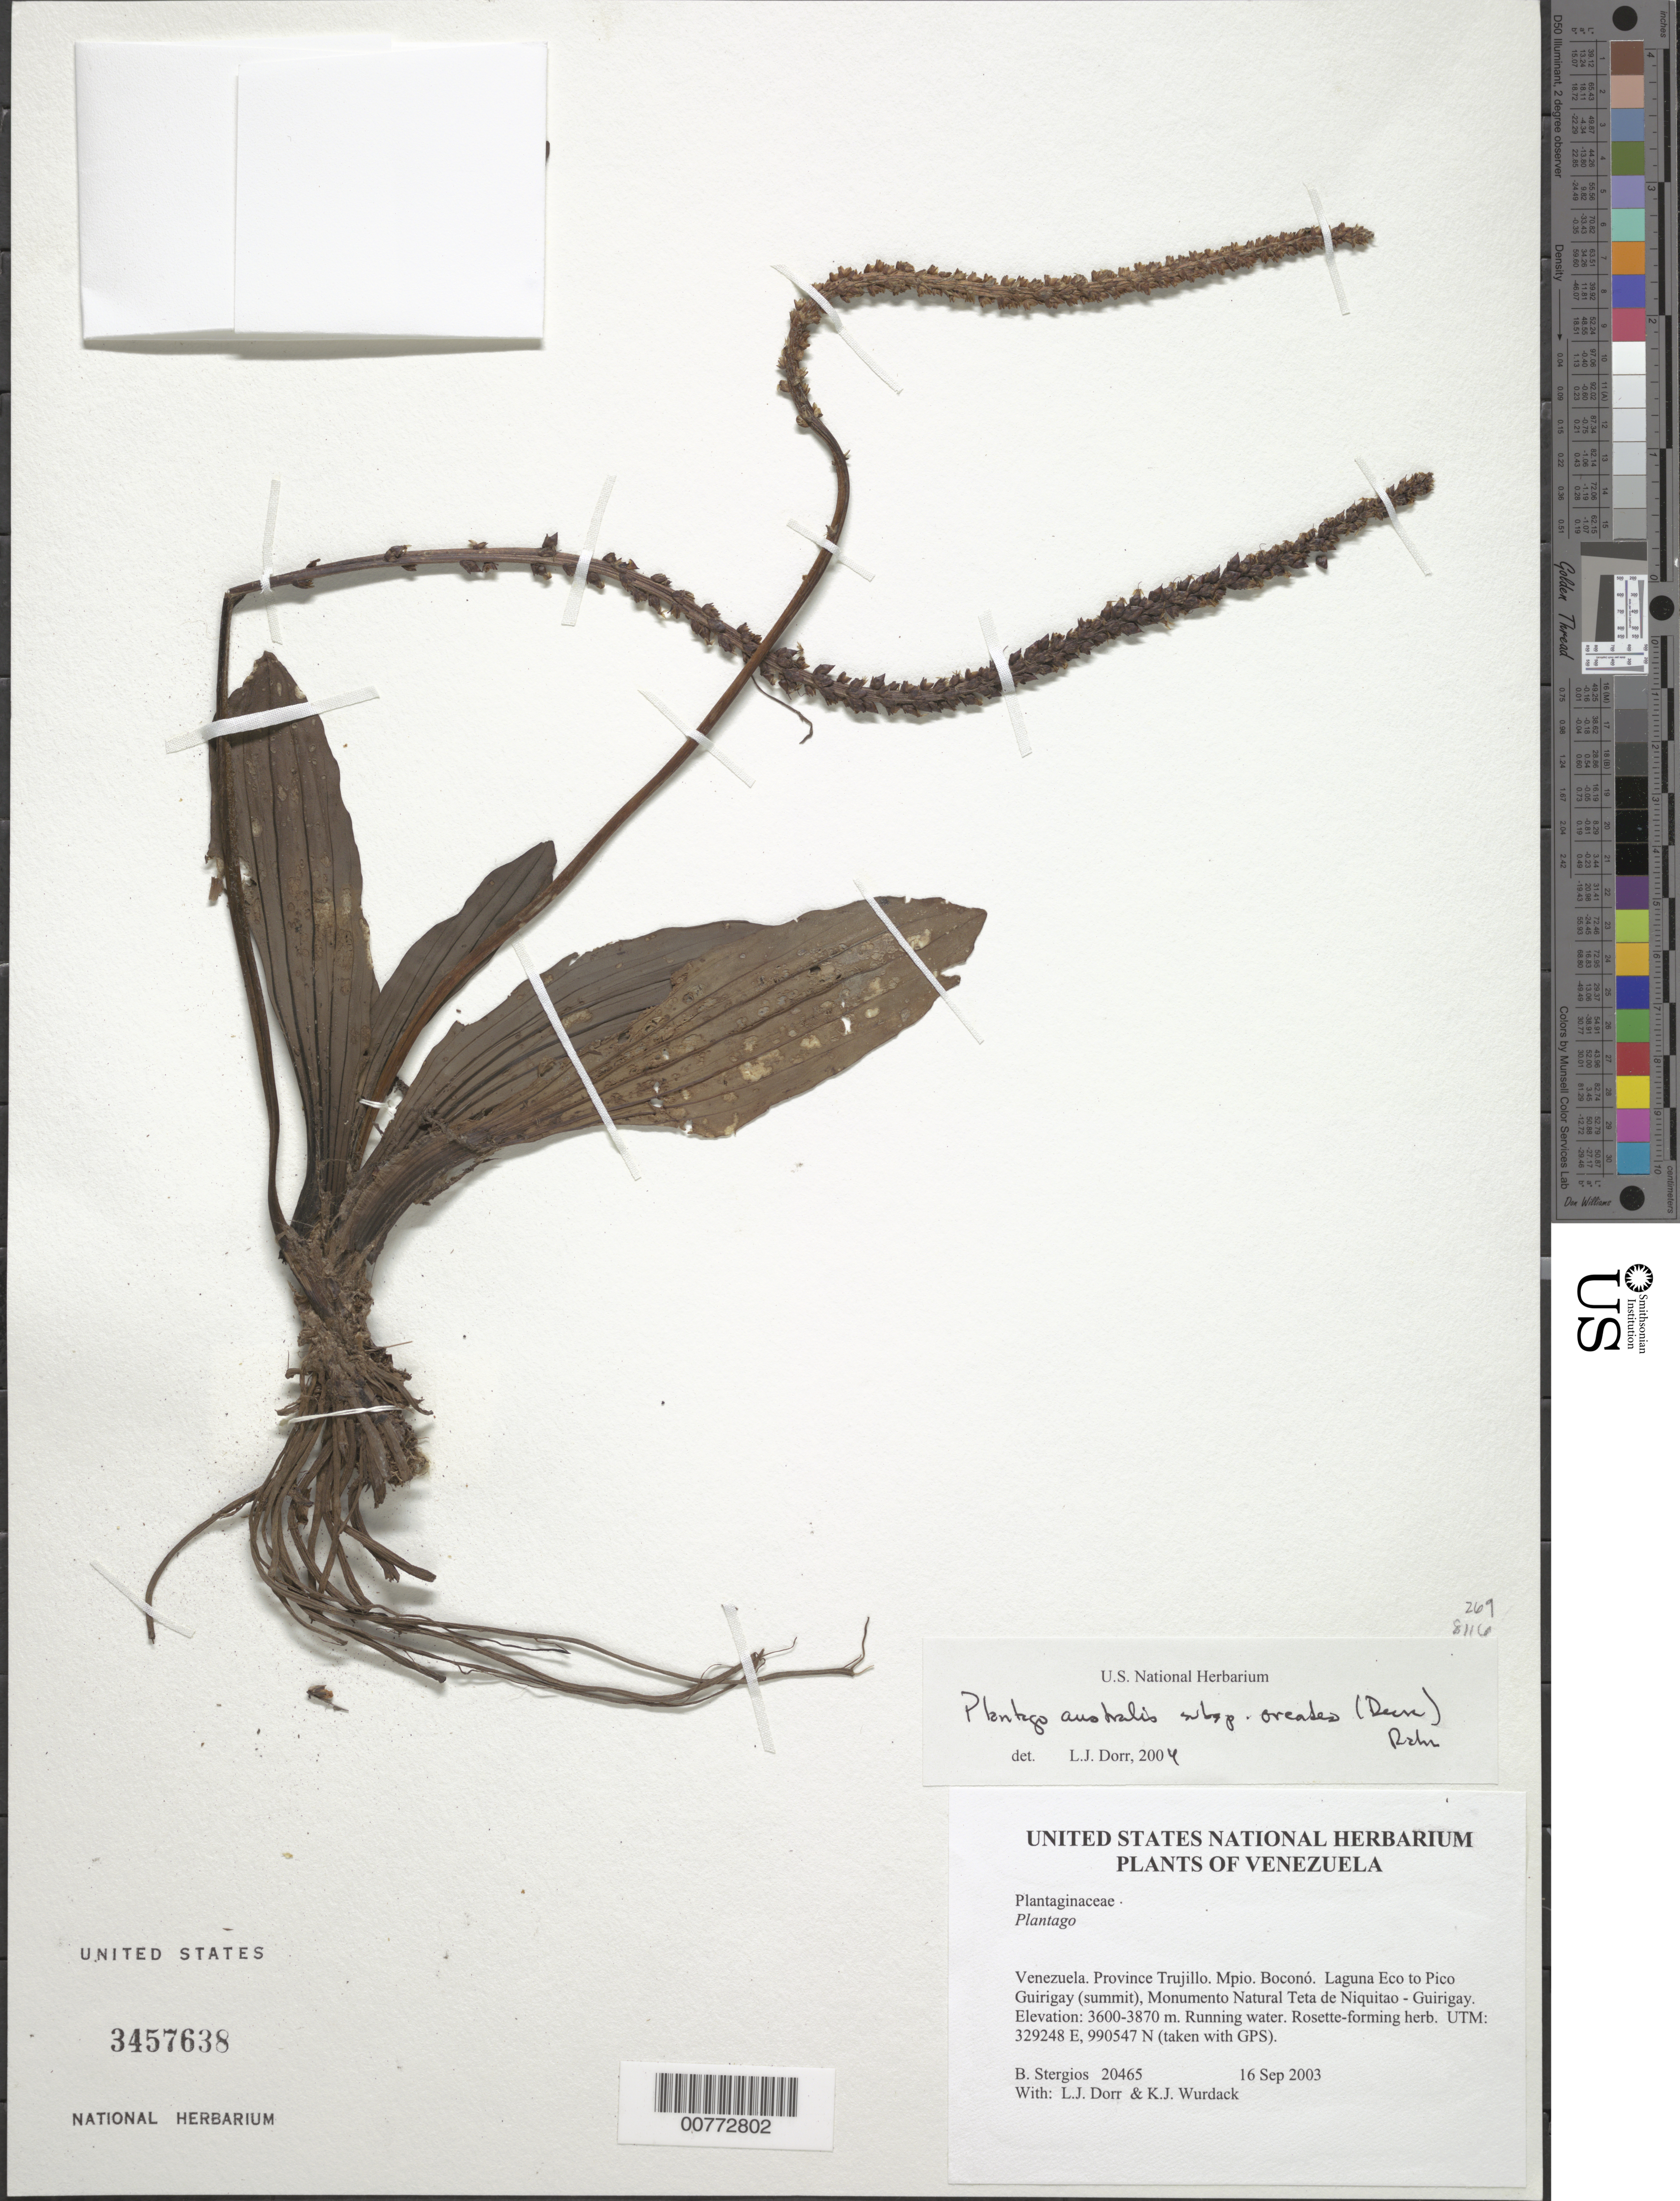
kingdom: Plantae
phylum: Tracheophyta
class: Magnoliopsida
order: Lamiales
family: Plantaginaceae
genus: Plantago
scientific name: Plantago australis subsp. oreades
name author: (Decne.) Rahn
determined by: Dorr, L. J., (BOT), Smithsonian Institution - National Museum of Natural History (UNITED STATES)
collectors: B. G. Stergios, L. J. Dorr & K. Wurdack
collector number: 20465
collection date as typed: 16 Sep 2003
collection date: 2003-09-16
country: Venezuela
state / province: Trujillo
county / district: Boconó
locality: Laguna Eco to Pico Guirigay (summit), Monumento Natural Teta de Niquitao - Guirigay.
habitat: Running water.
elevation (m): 3600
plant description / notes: NY, PORT, US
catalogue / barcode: US 3457638